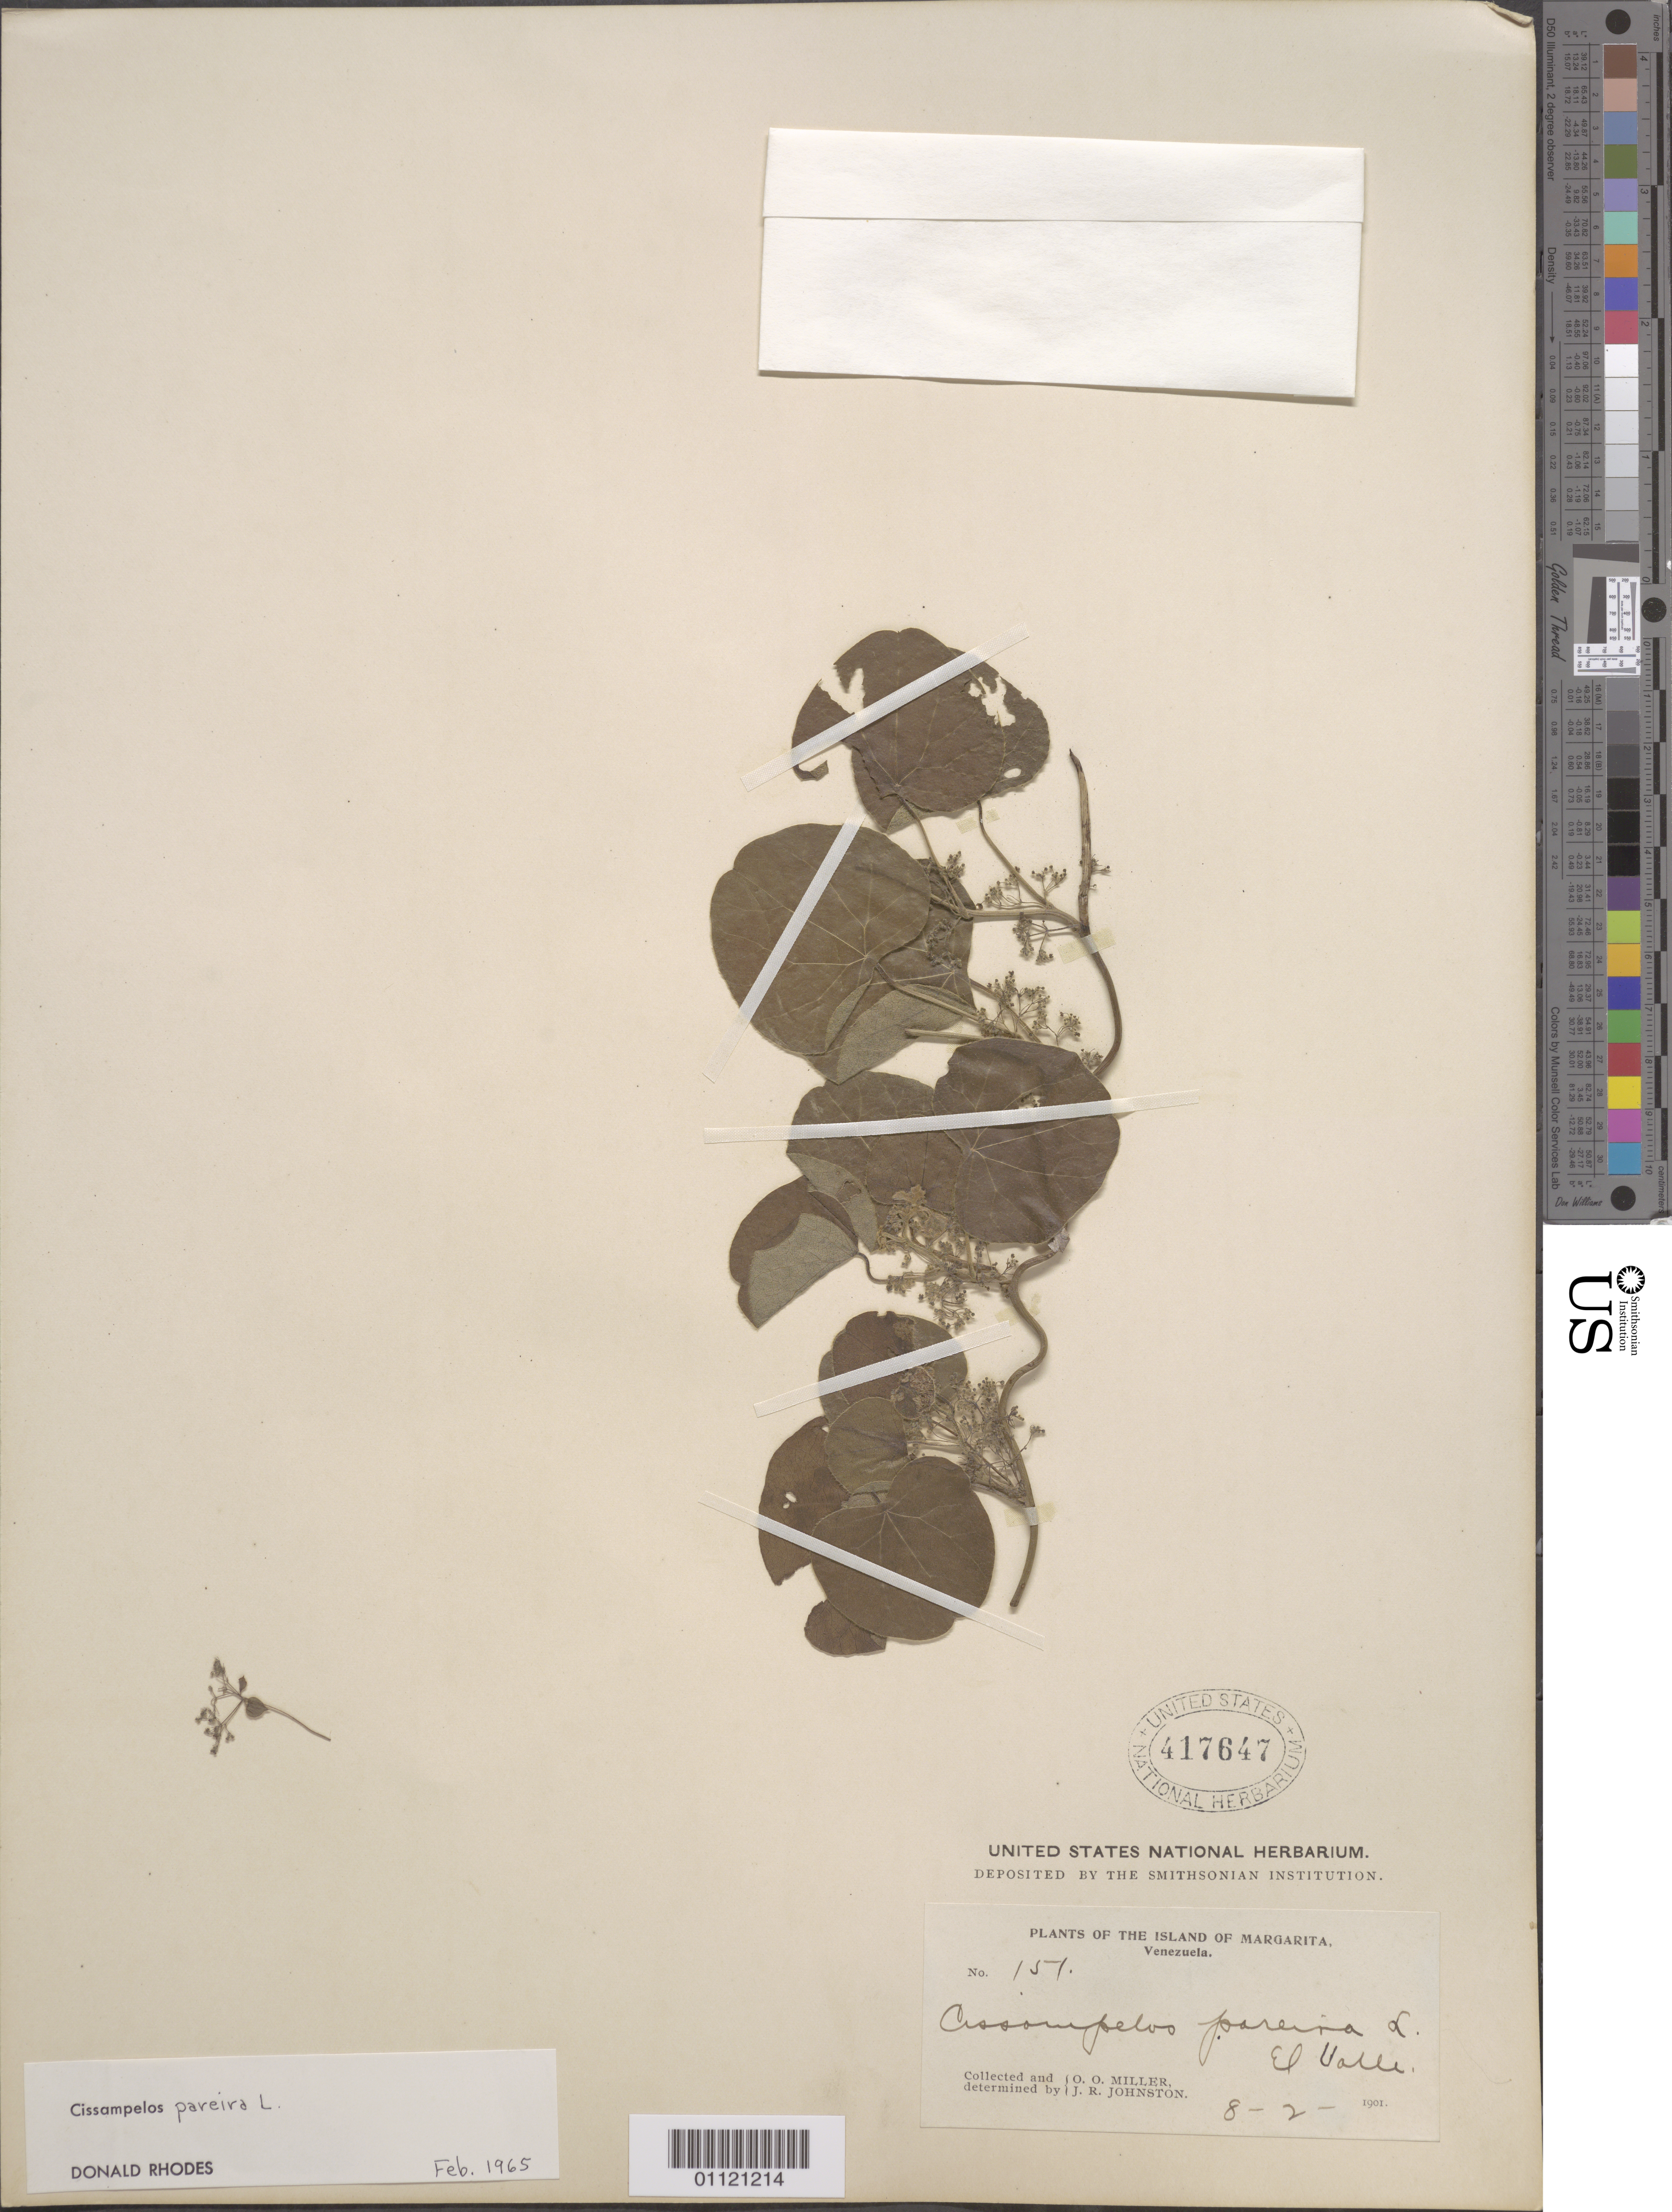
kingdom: Plantae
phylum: Tracheophyta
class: Magnoliopsida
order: Ranunculales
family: Menispermaceae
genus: Cissampelos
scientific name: Cissampelos pareira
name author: L.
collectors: O. O. Miller & J. Johnston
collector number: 151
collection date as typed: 08 Feb 1901 or 02 Apr 1901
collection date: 1901-02-08 or 1901-04-02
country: Venezuela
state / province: Nueva Esparta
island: Margarita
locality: El Valle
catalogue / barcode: US 417647